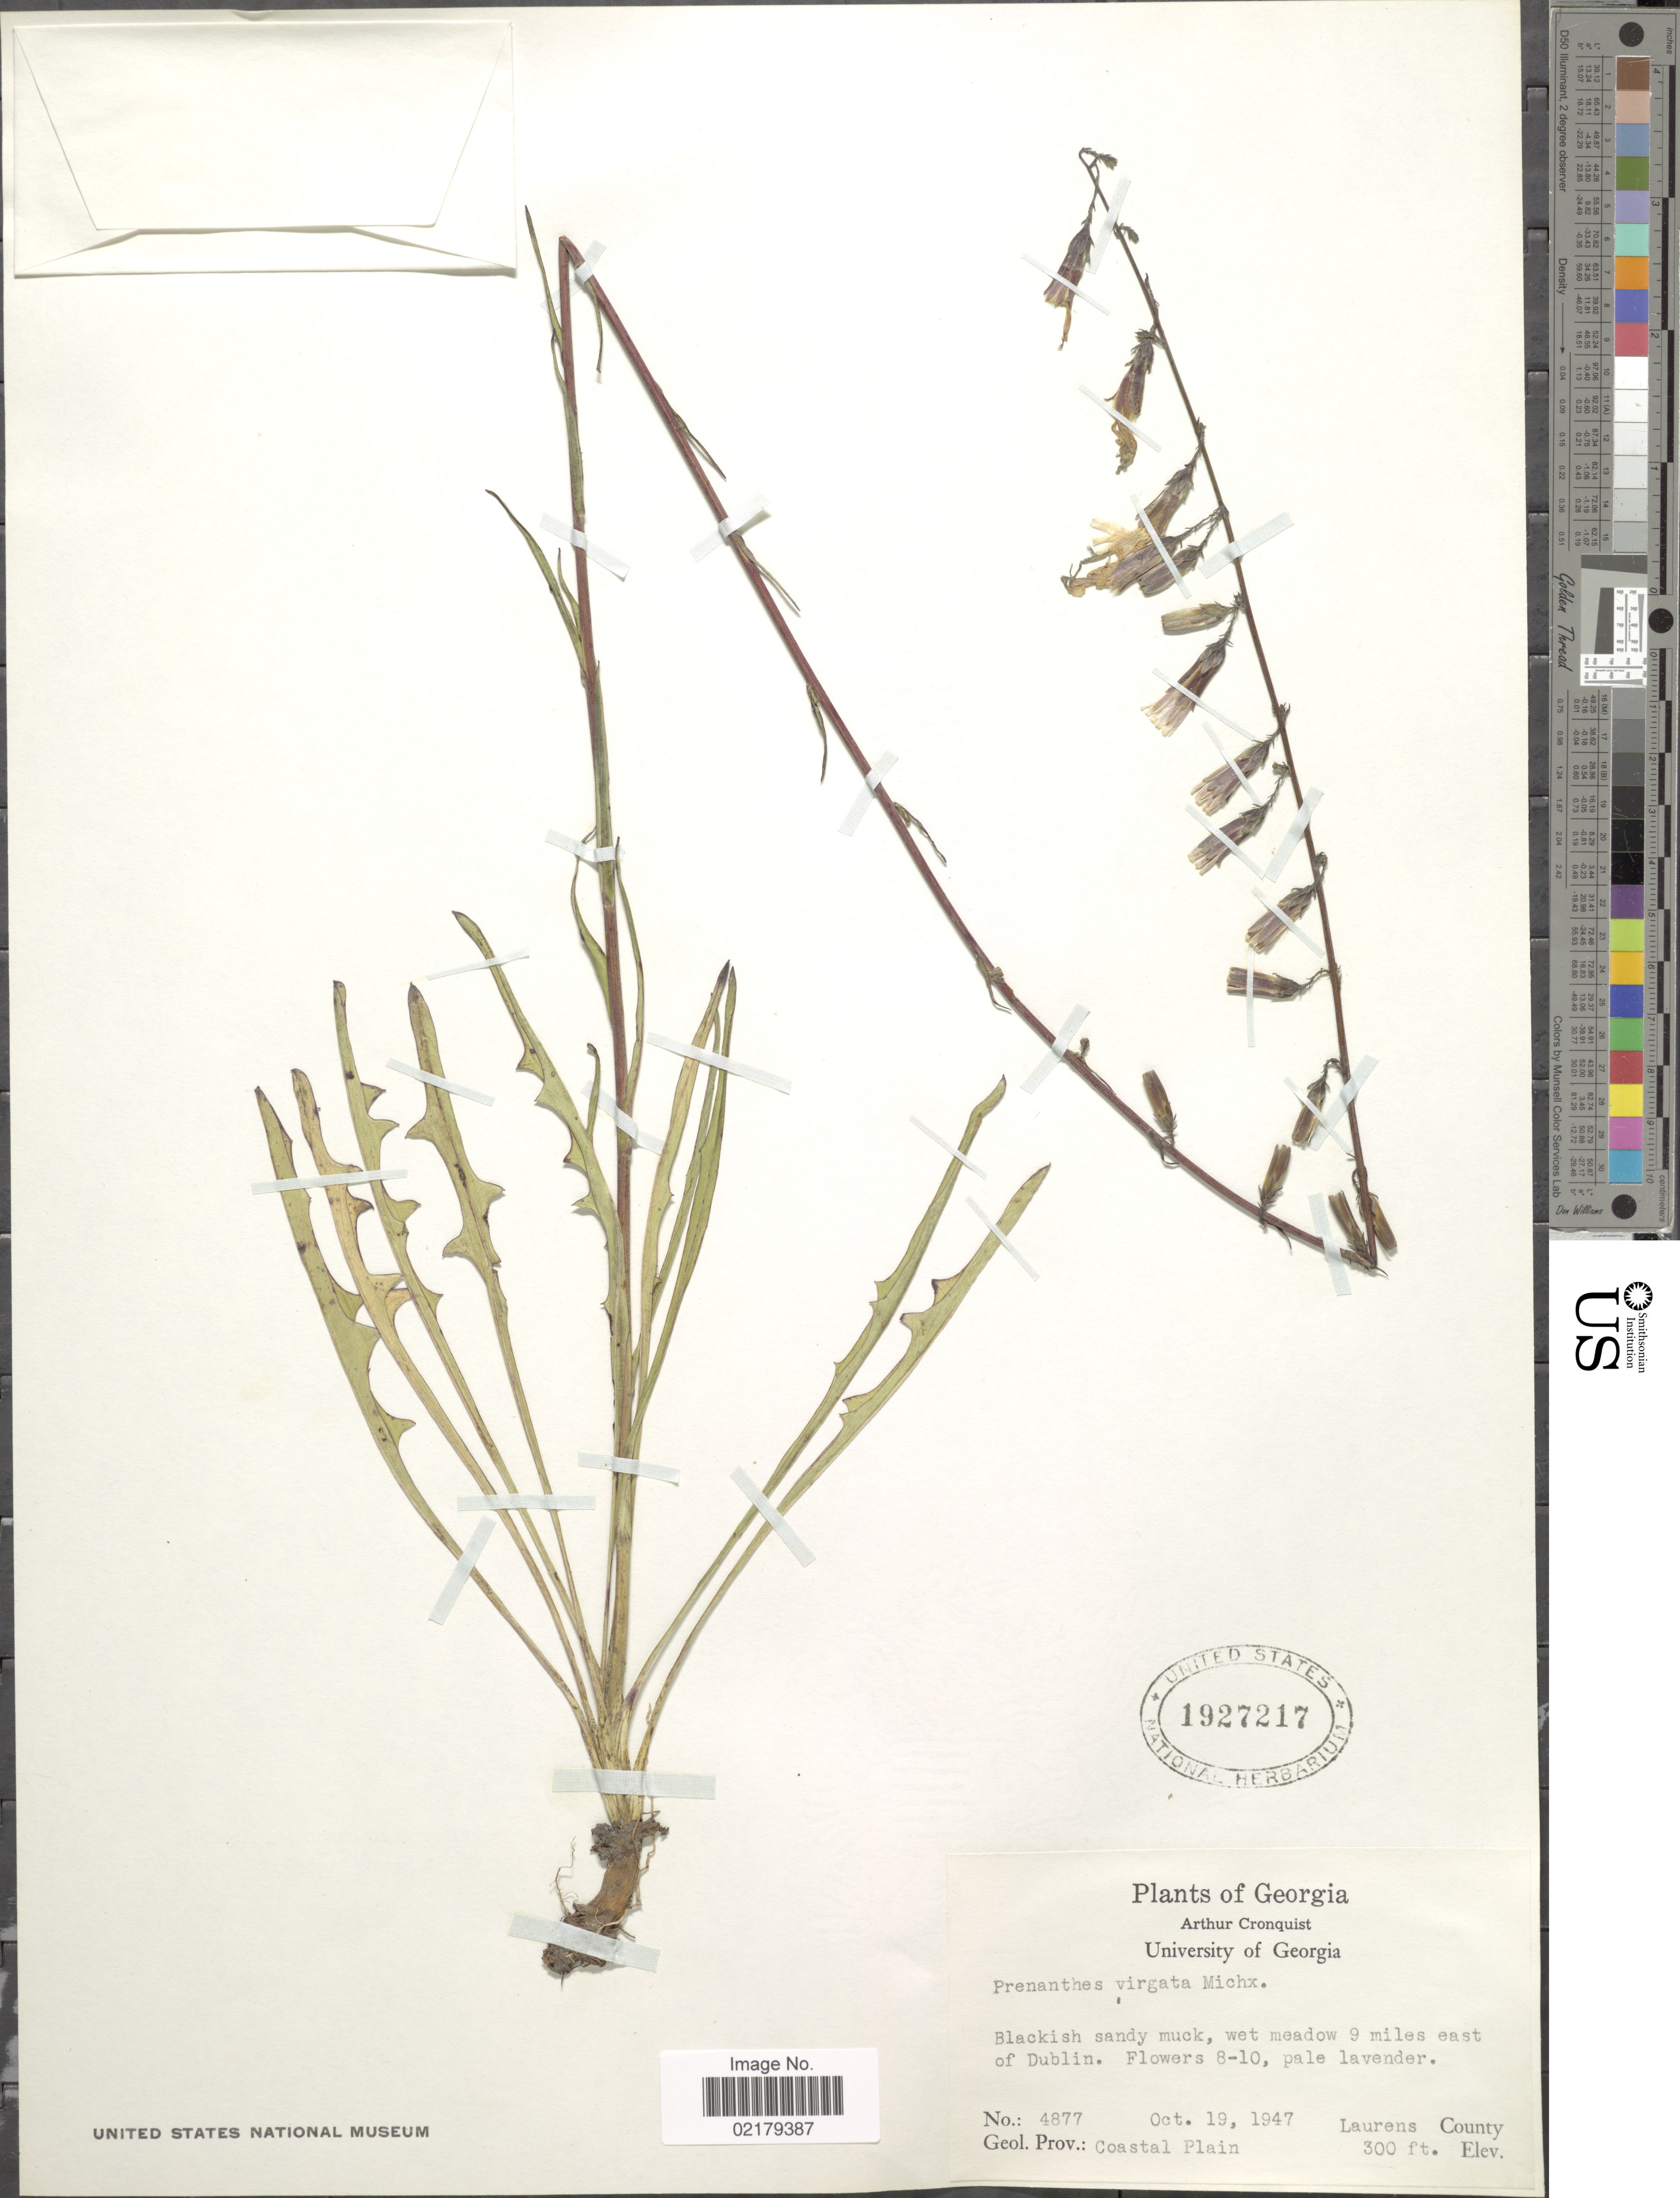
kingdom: Plantae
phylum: Tracheophyta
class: Magnoliopsida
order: Asterales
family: Asteraceae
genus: Prenanthes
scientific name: Prenanthes autumnalis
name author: Walter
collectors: A. J. Cronquist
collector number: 4877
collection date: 1947-10-19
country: United States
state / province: Georgia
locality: Blackish sandy muck, wet meadow 9 miles east of Dublin, Laurens County, Geol. Prov.: Coastal Plain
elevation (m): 91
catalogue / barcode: US 1927217